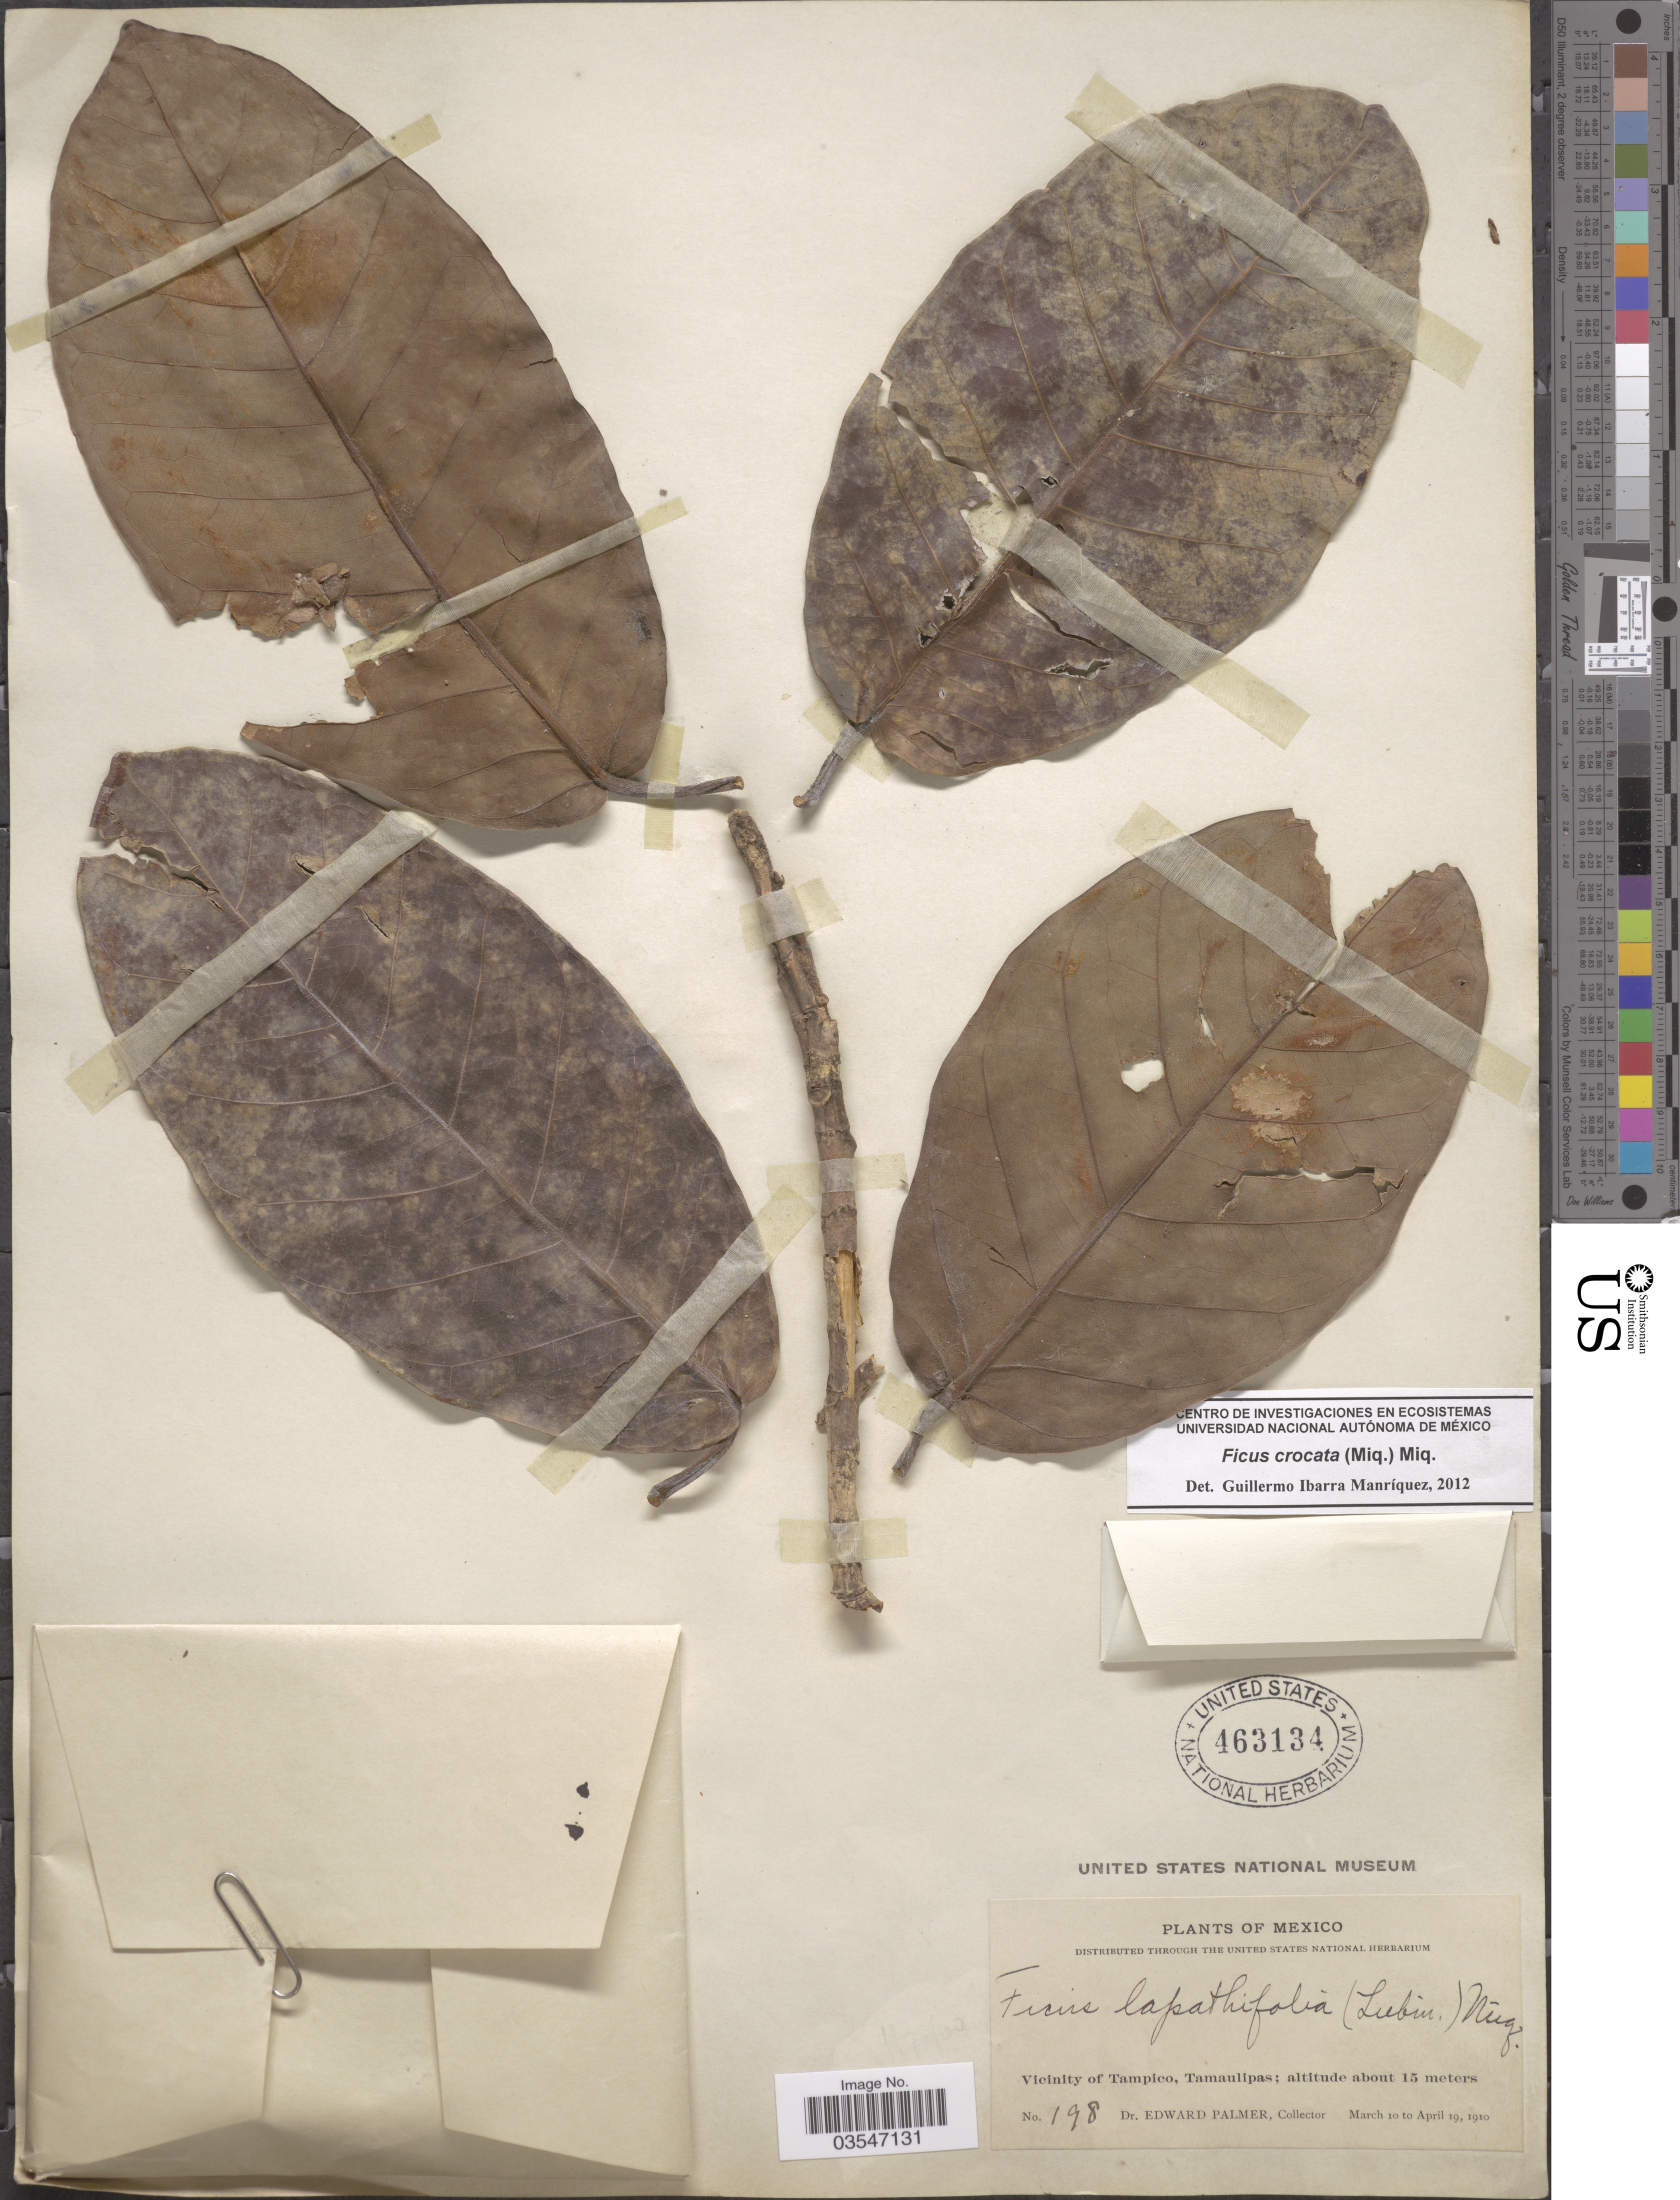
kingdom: Plantae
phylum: Tracheophyta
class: Magnoliopsida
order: Rosales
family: Moraceae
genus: Ficus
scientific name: Ficus crocata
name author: (Miq.) Miq.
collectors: E. Palmer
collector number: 198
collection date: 1910-03-10/1910-04-19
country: Mexico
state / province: Tamaulipas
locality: Vicinity of Tampico.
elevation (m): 15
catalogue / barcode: US 463134